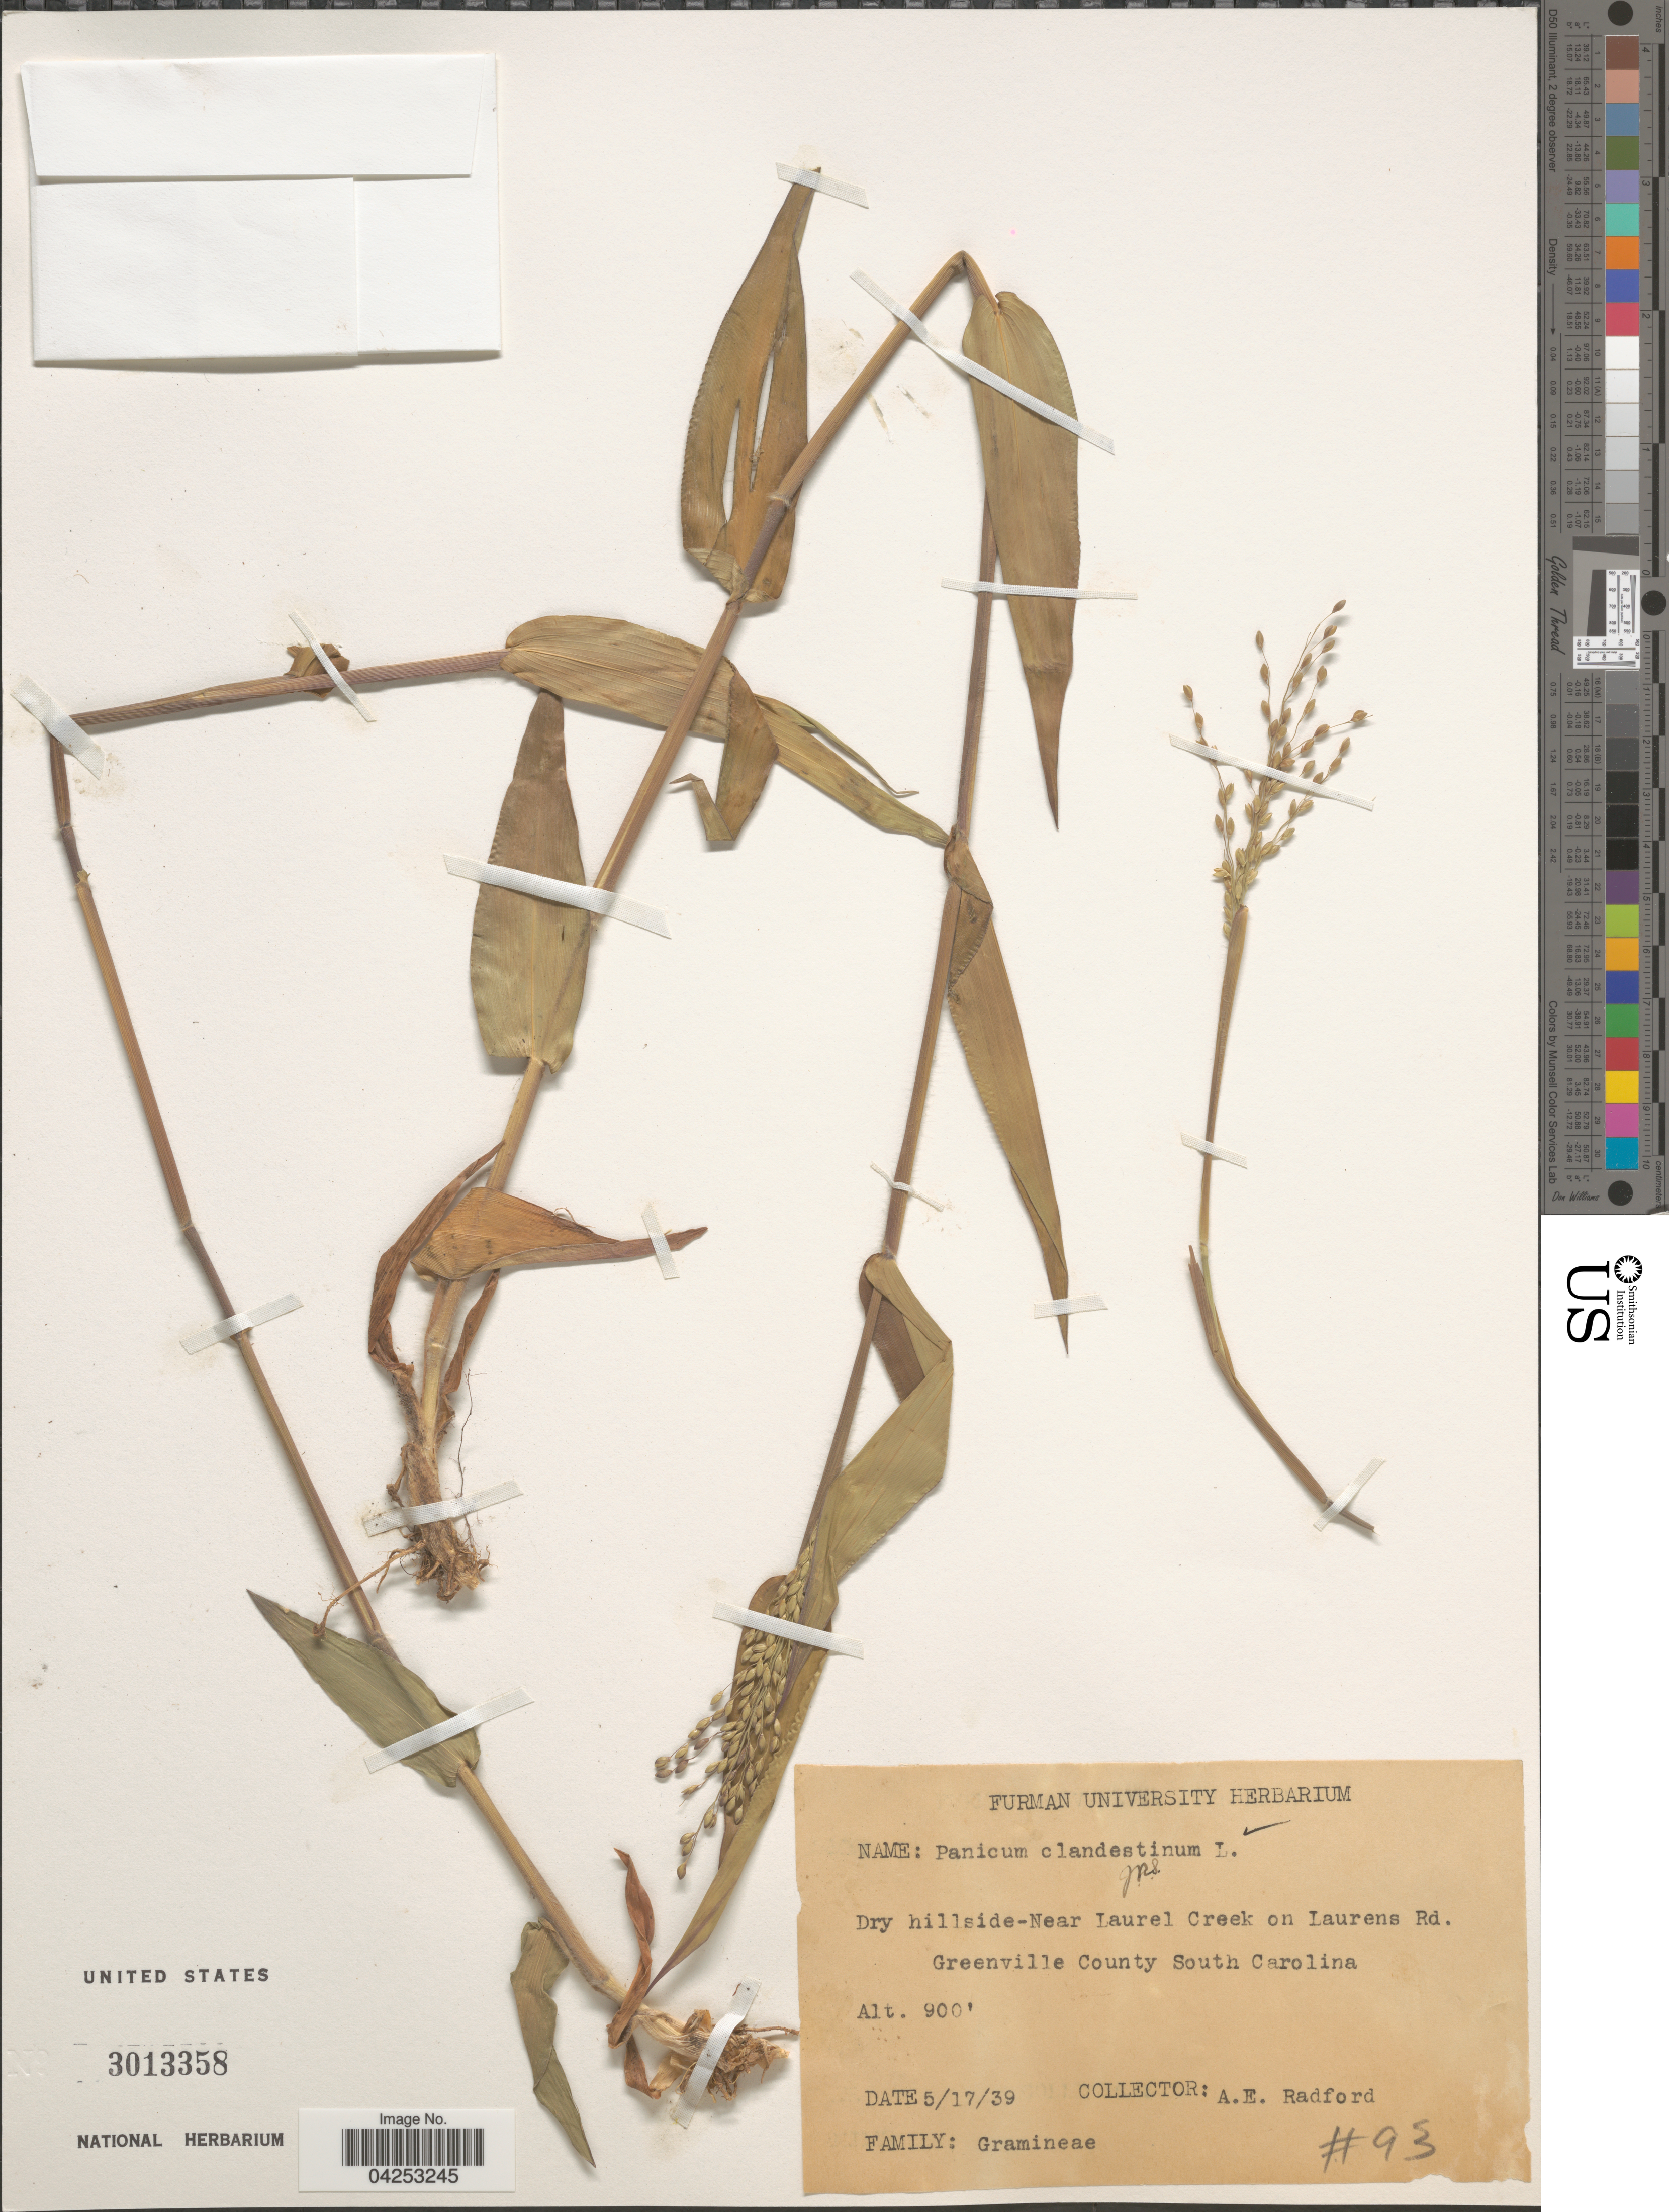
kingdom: Plantae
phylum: Tracheophyta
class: Liliopsida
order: Poales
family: Poaceae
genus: Dichanthelium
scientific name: Dichanthelium clandestinum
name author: (L.) Gould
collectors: A. E. Radford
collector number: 93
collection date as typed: Transcribed d/m/y: 17/5/39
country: United States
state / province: South Carolina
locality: Dry hillside- Near Laurel Creek on Laurens Rd. Greenville County.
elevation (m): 274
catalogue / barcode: US 3013358